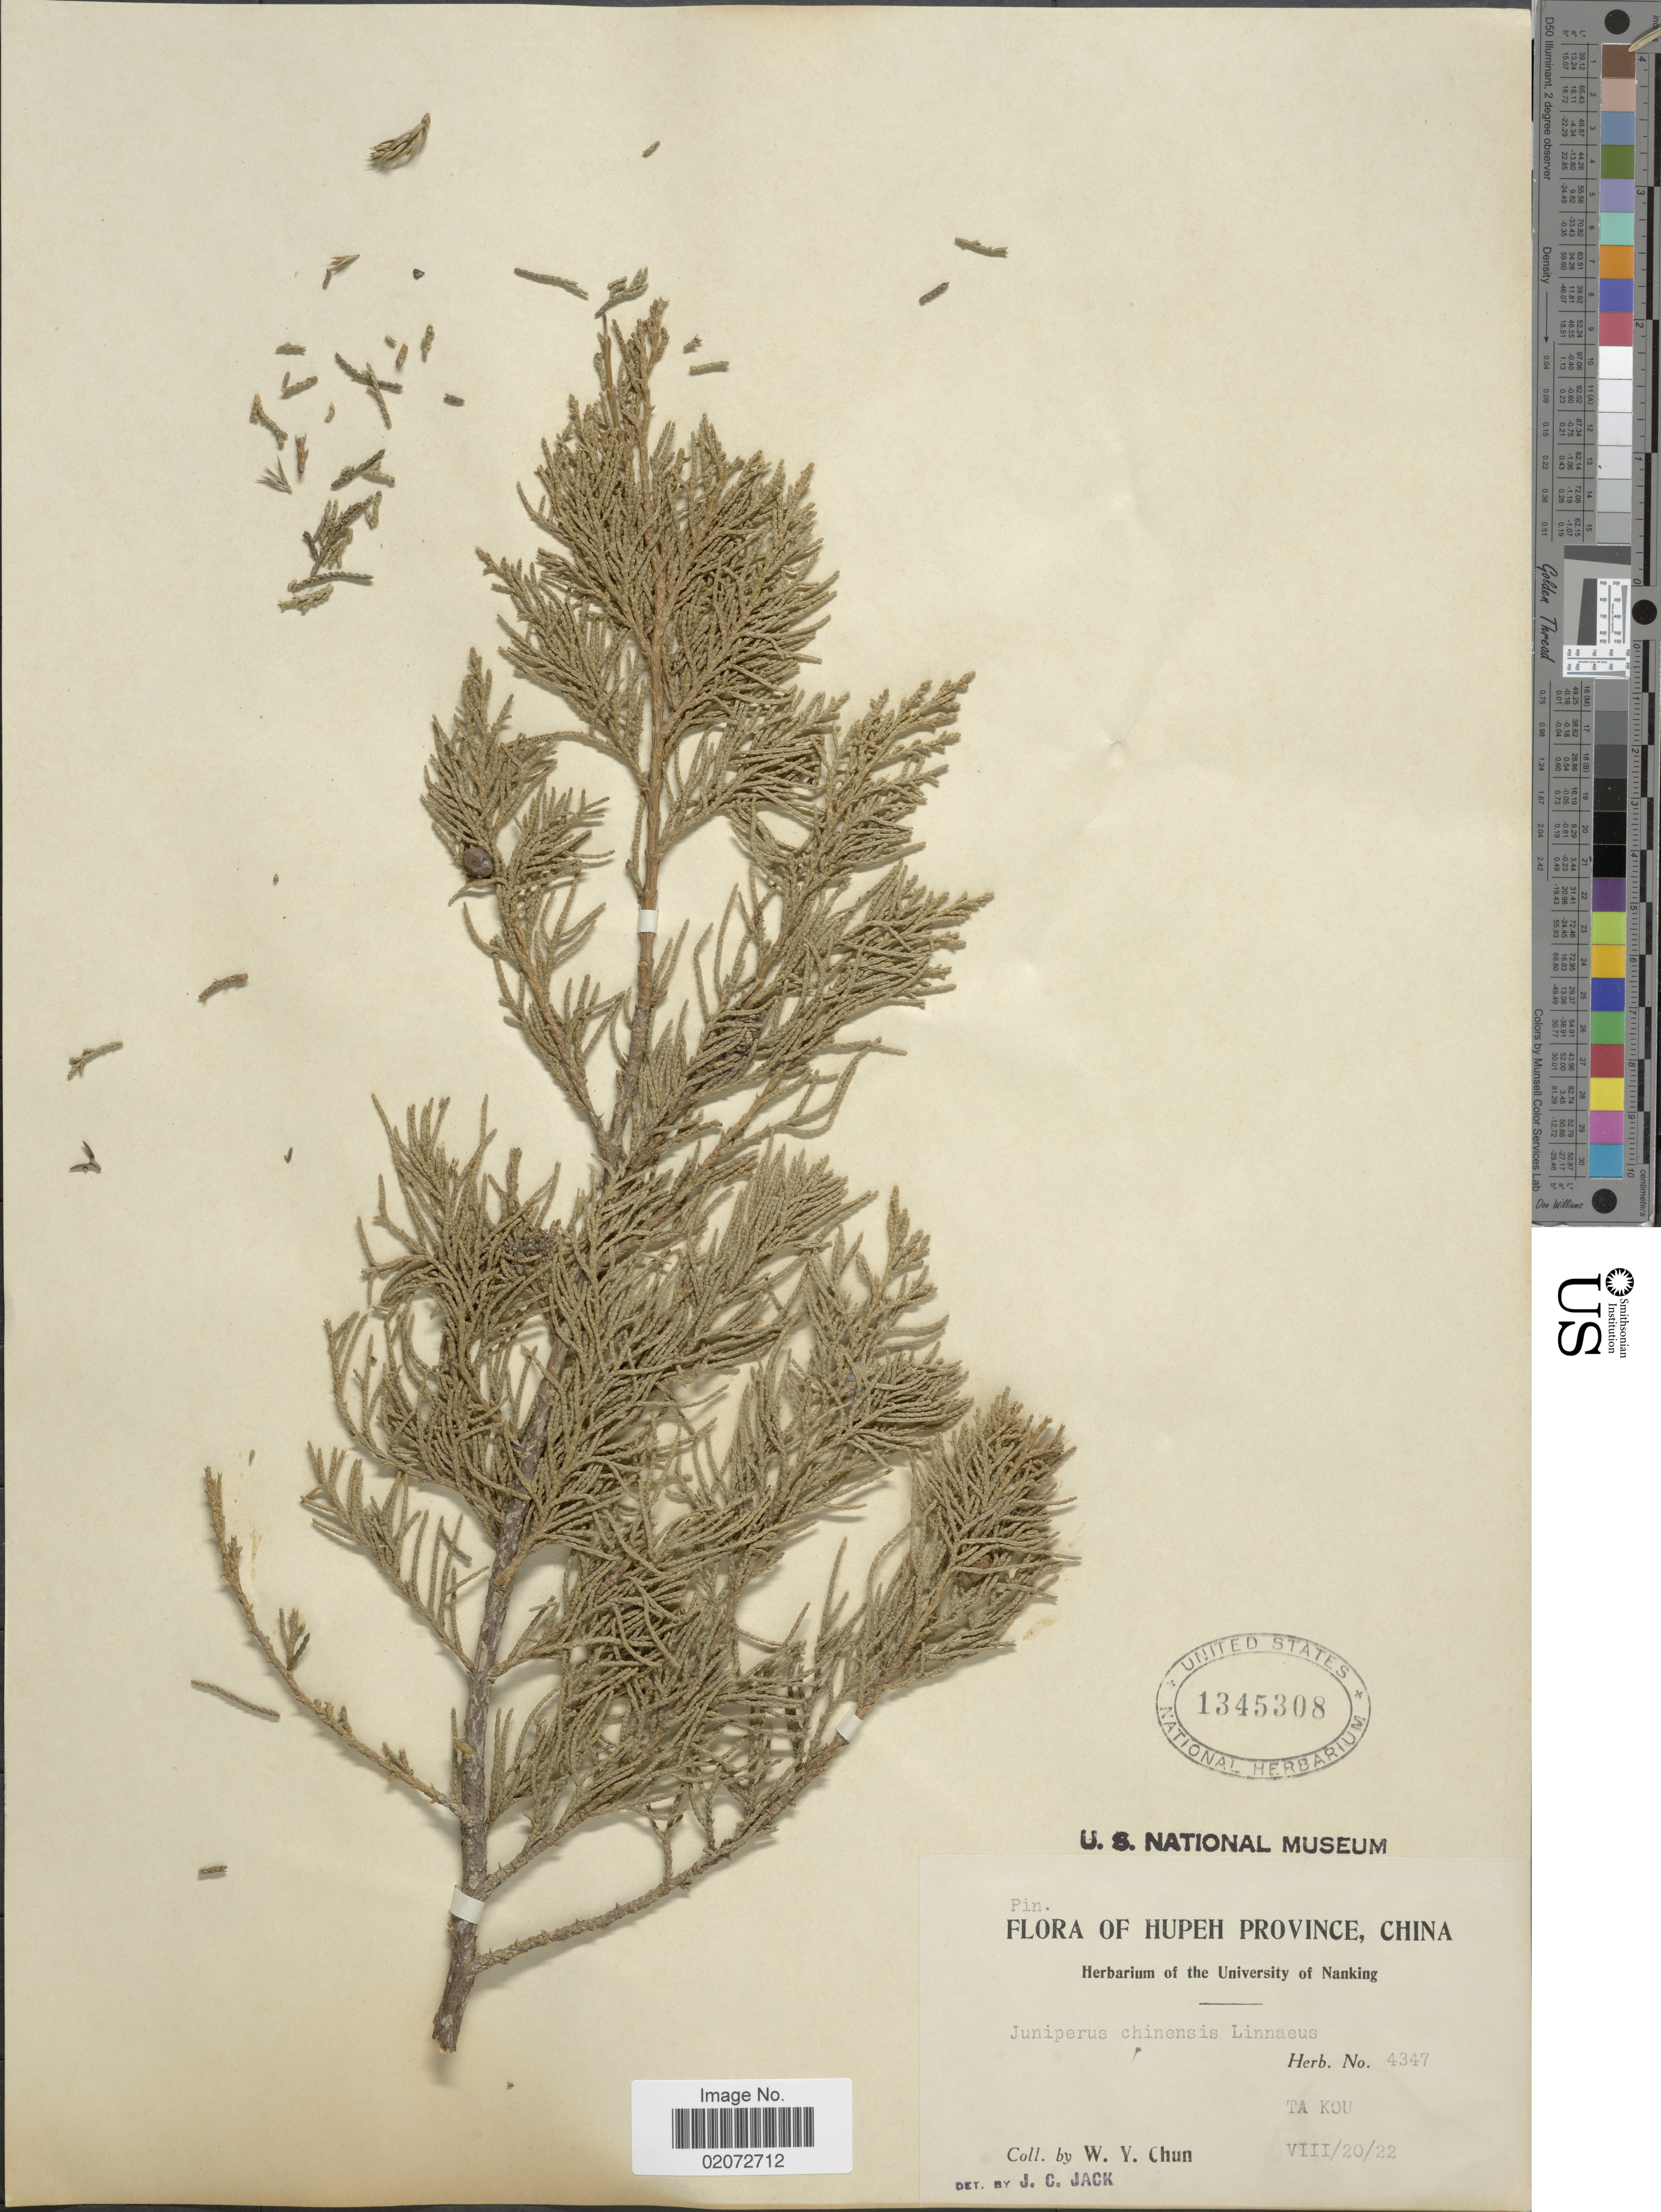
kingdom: Plantae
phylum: Tracheophyta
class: Pinopsida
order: Pinales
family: Cupressaceae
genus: Juniperus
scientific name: Juniperus chinensis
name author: L.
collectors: W. Y. Chun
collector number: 4347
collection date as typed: Transcribed d/m/y: 20/8/22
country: China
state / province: Hubei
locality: Hupeh province, Ta Kou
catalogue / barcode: US 1345308